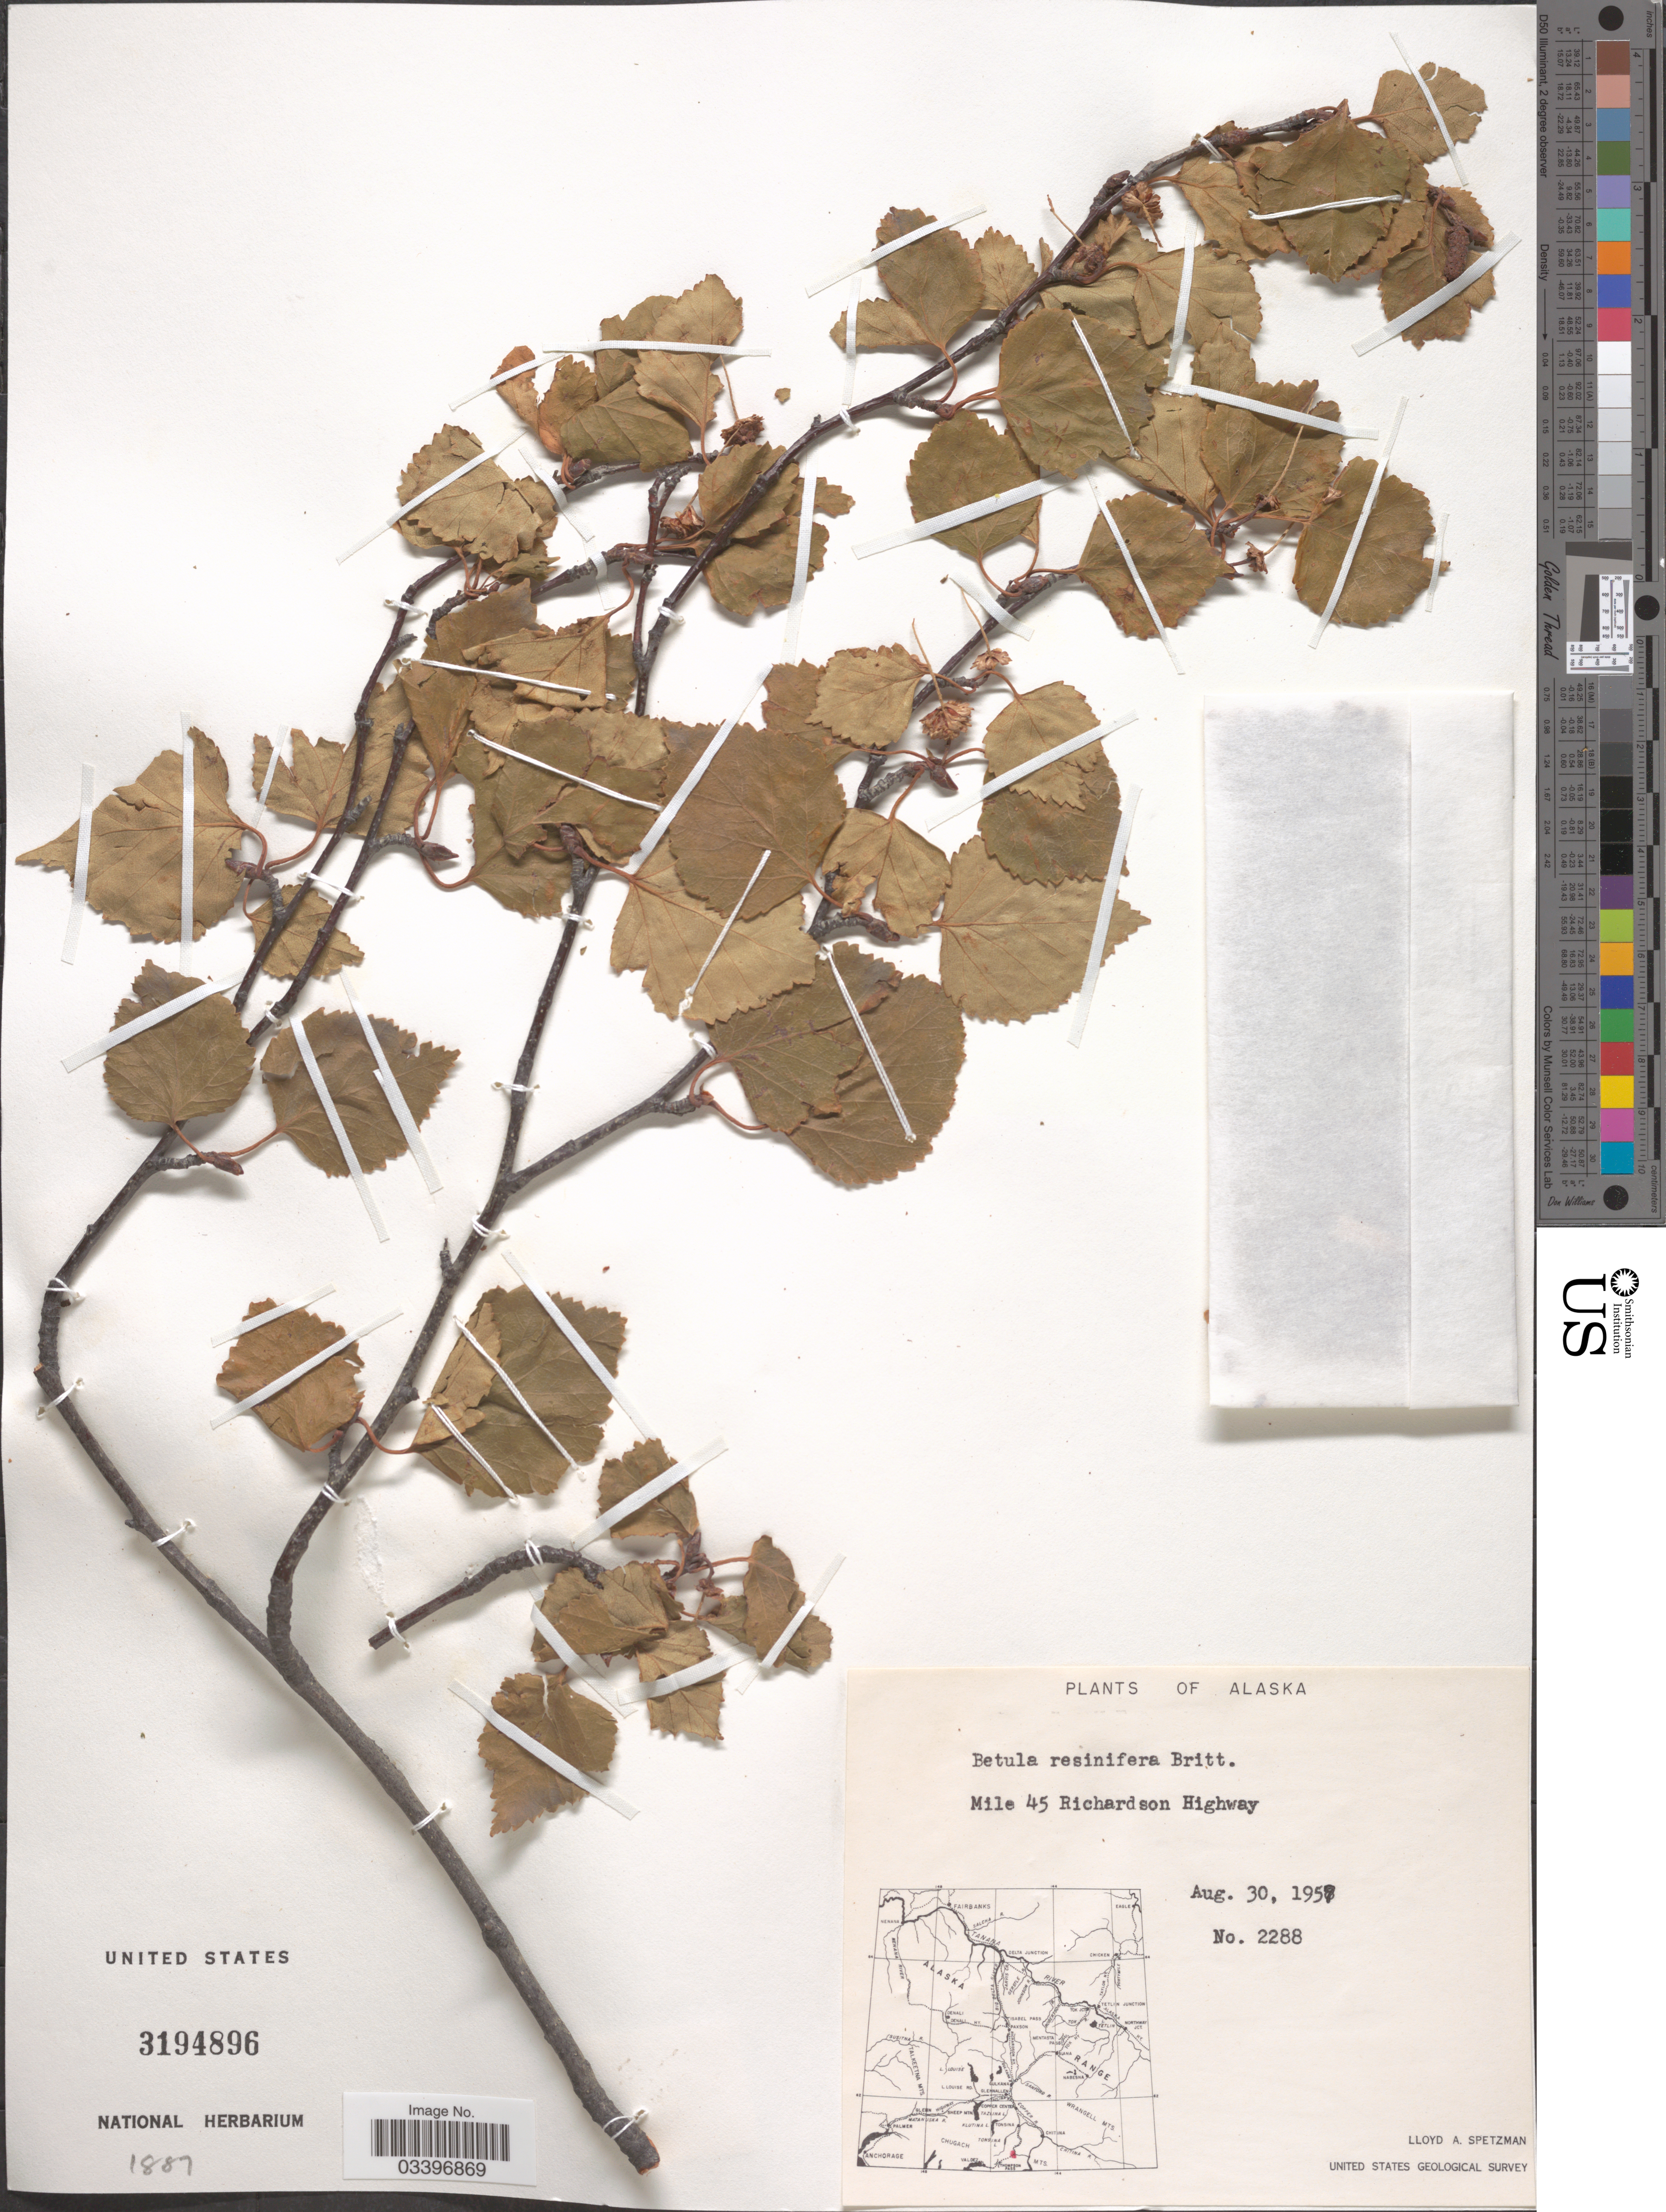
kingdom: Plantae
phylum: Tracheophyta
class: Magnoliopsida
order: Fagales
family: Betulaceae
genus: Betula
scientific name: Betula resinifera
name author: Britton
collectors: L. Spetzman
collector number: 2288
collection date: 1957-08-30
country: United States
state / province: Alaska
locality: Mile 45 Richardson Highway.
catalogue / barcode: US 3194896